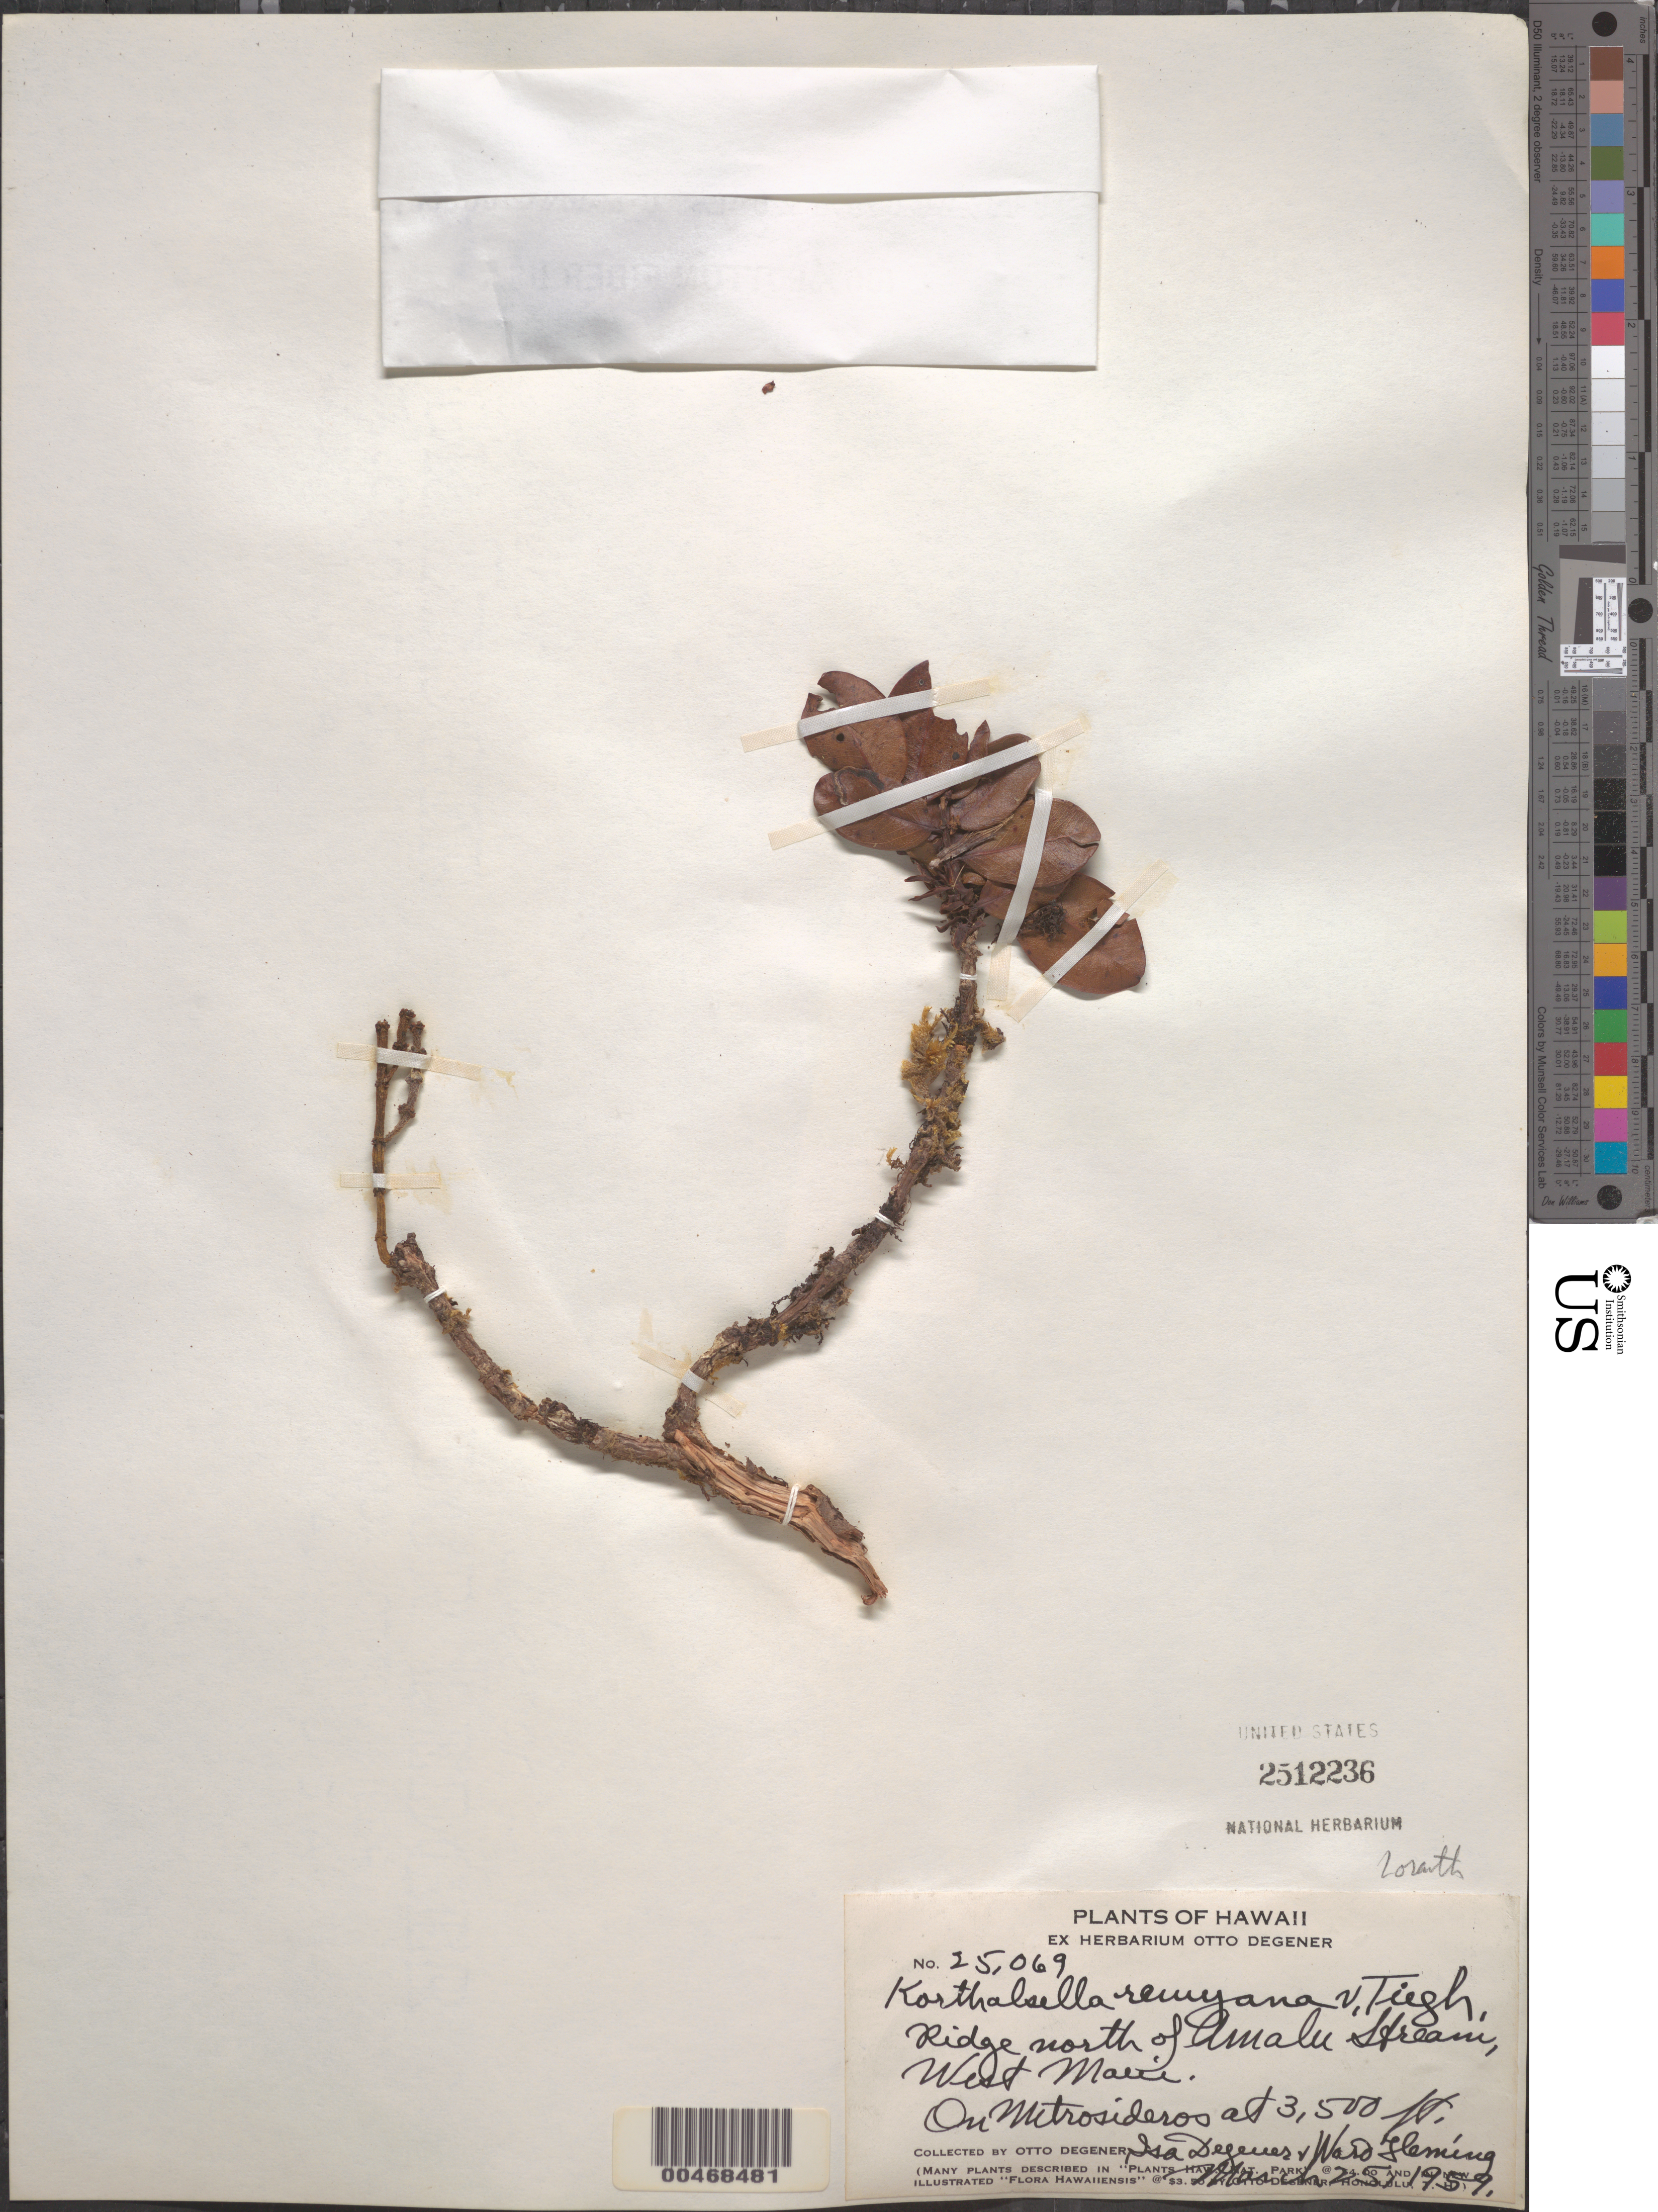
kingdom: Plantae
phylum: Tracheophyta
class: Magnoliopsida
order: Santalales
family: Viscaceae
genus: Korthalsella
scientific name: Korthalsella remyana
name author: Tiegh.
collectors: O. Degener, I. Degener & W. Fleming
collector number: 25069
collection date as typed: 25 Mar 1959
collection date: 1959-03-25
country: United States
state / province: Hawaii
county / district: Maui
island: Maui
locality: W Maui, ridge N of Amalu Stream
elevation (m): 1067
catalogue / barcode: US 2512236